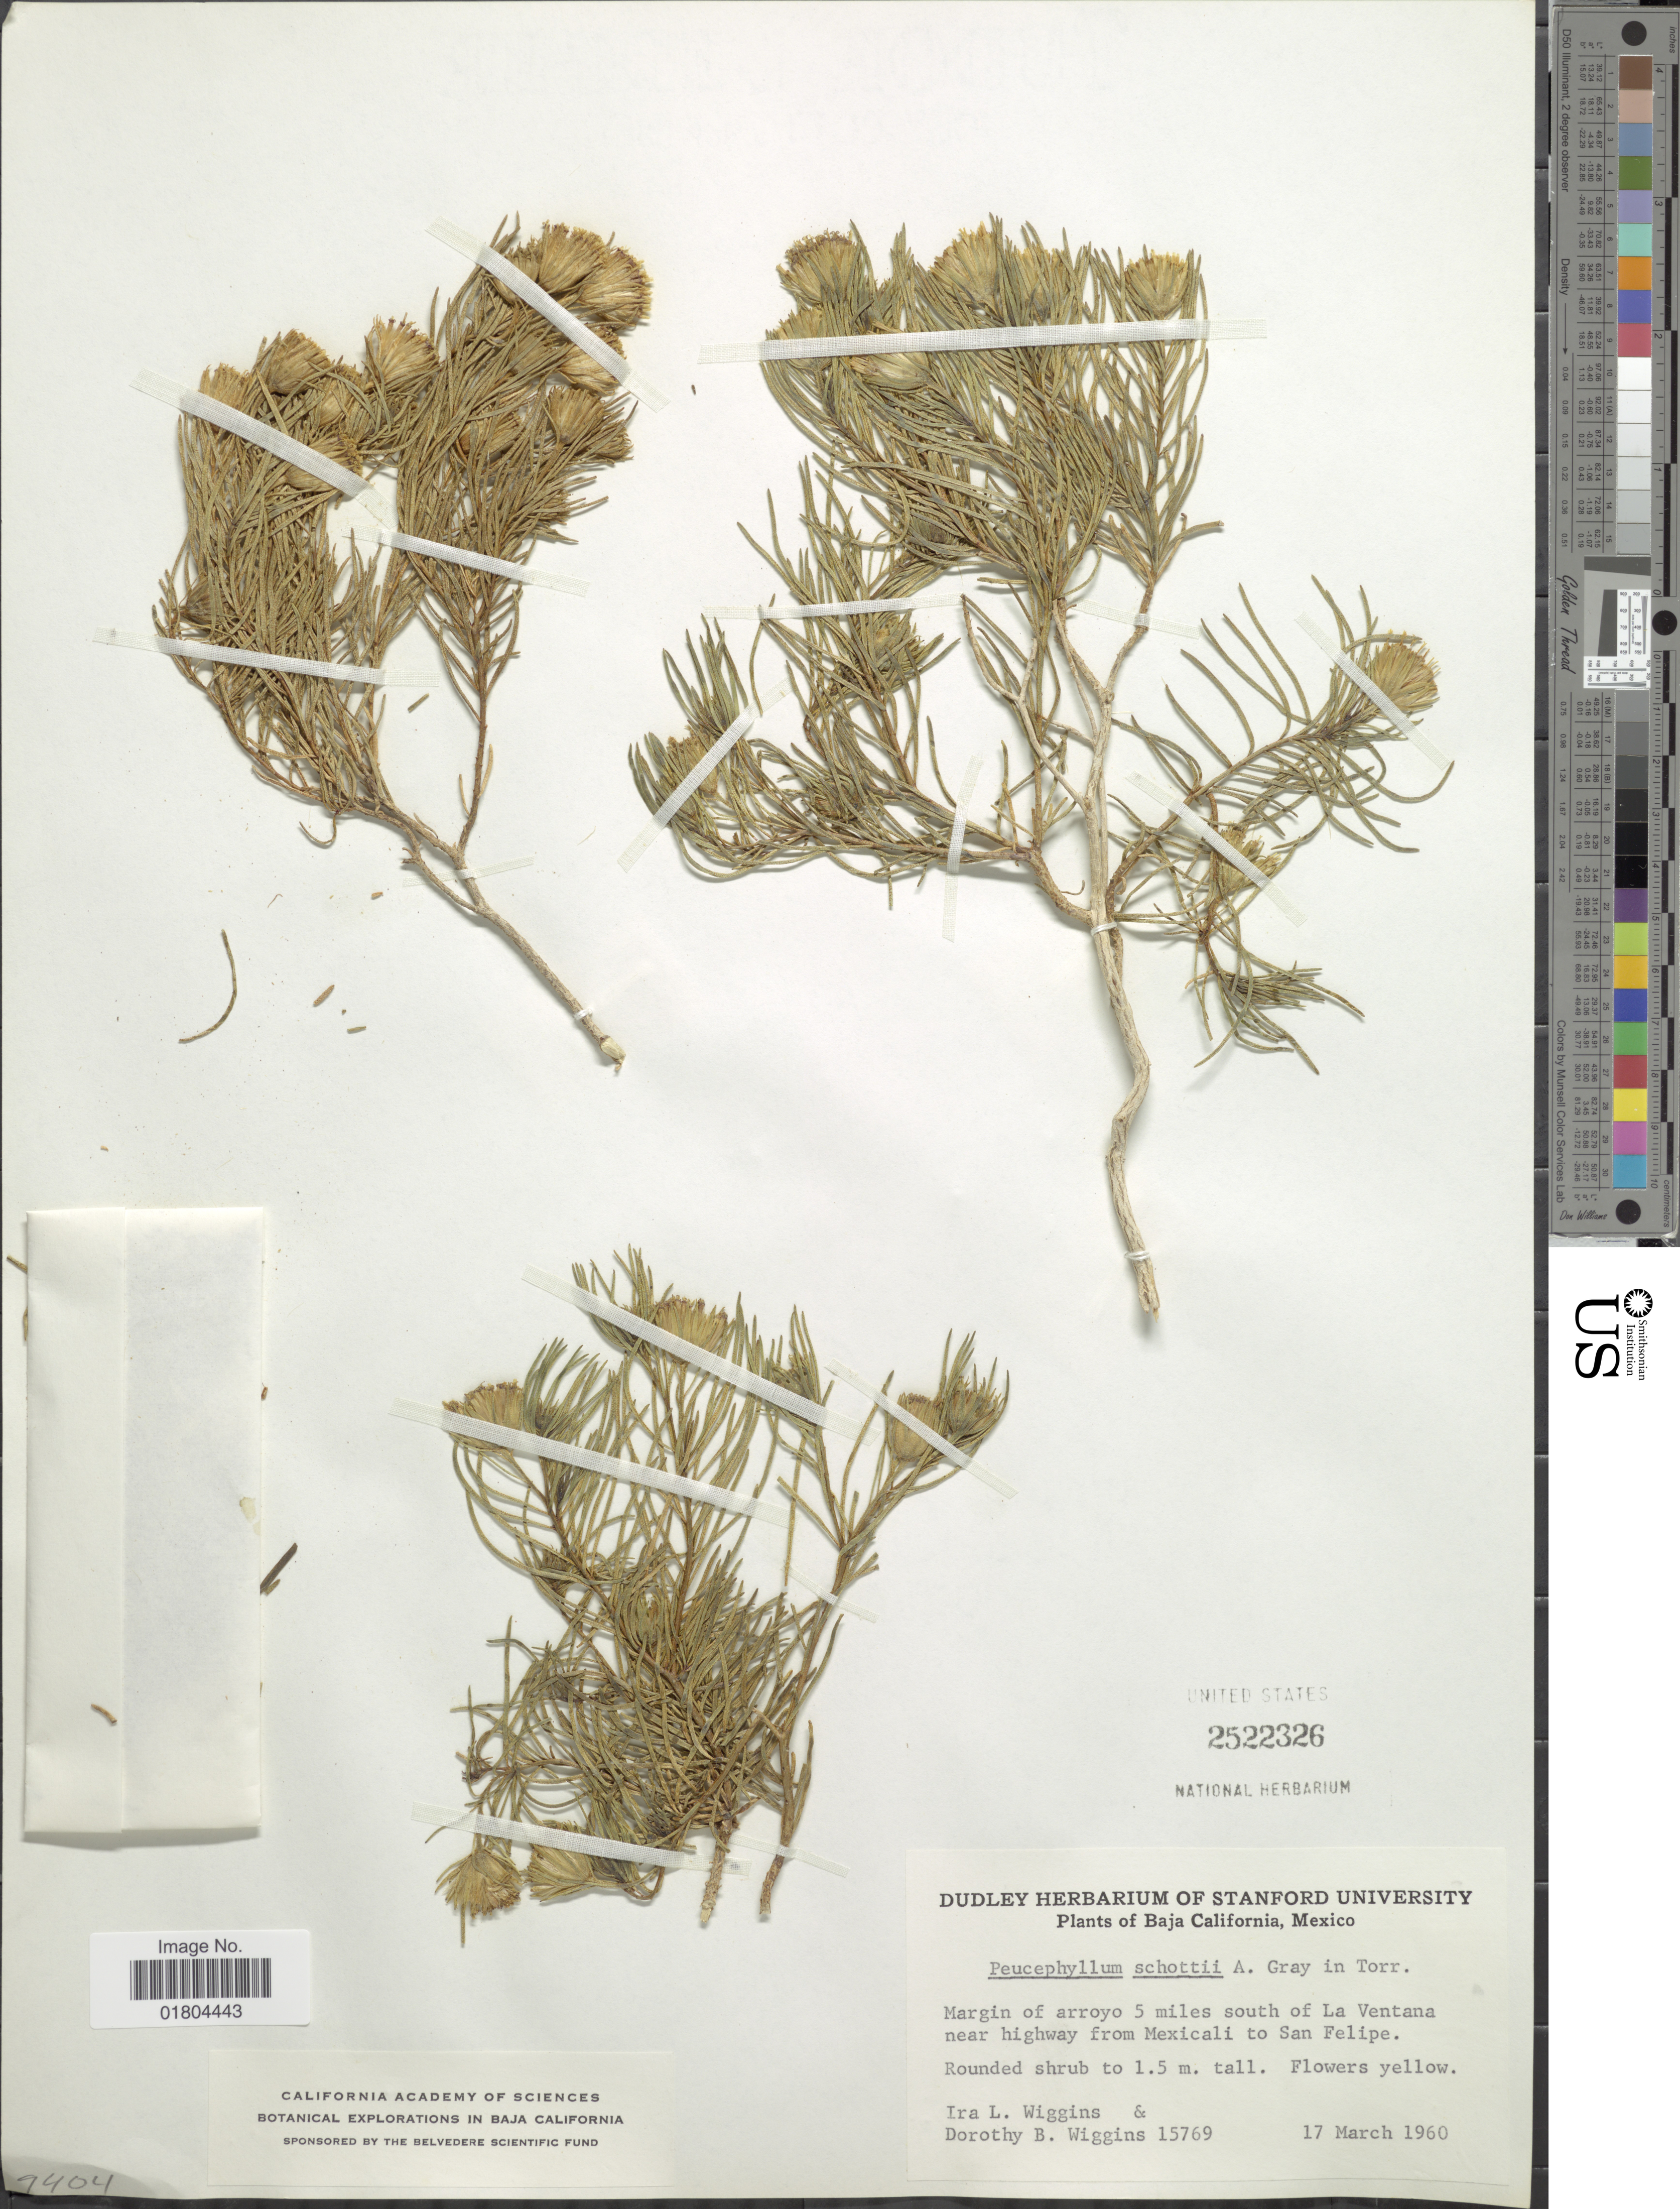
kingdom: Plantae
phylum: Tracheophyta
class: Magnoliopsida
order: Asterales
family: Asteraceae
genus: Peucephyllum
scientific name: Peucephyllum schottii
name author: A. Gray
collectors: I. L. Wiggins & D. B. Wiggins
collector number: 15769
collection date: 1960-03-17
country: Mexico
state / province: Baja California Sur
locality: Margin of arroyo 5 miles south of La Ventana near highway from Mexicali to San Felipe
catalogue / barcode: US 2522326